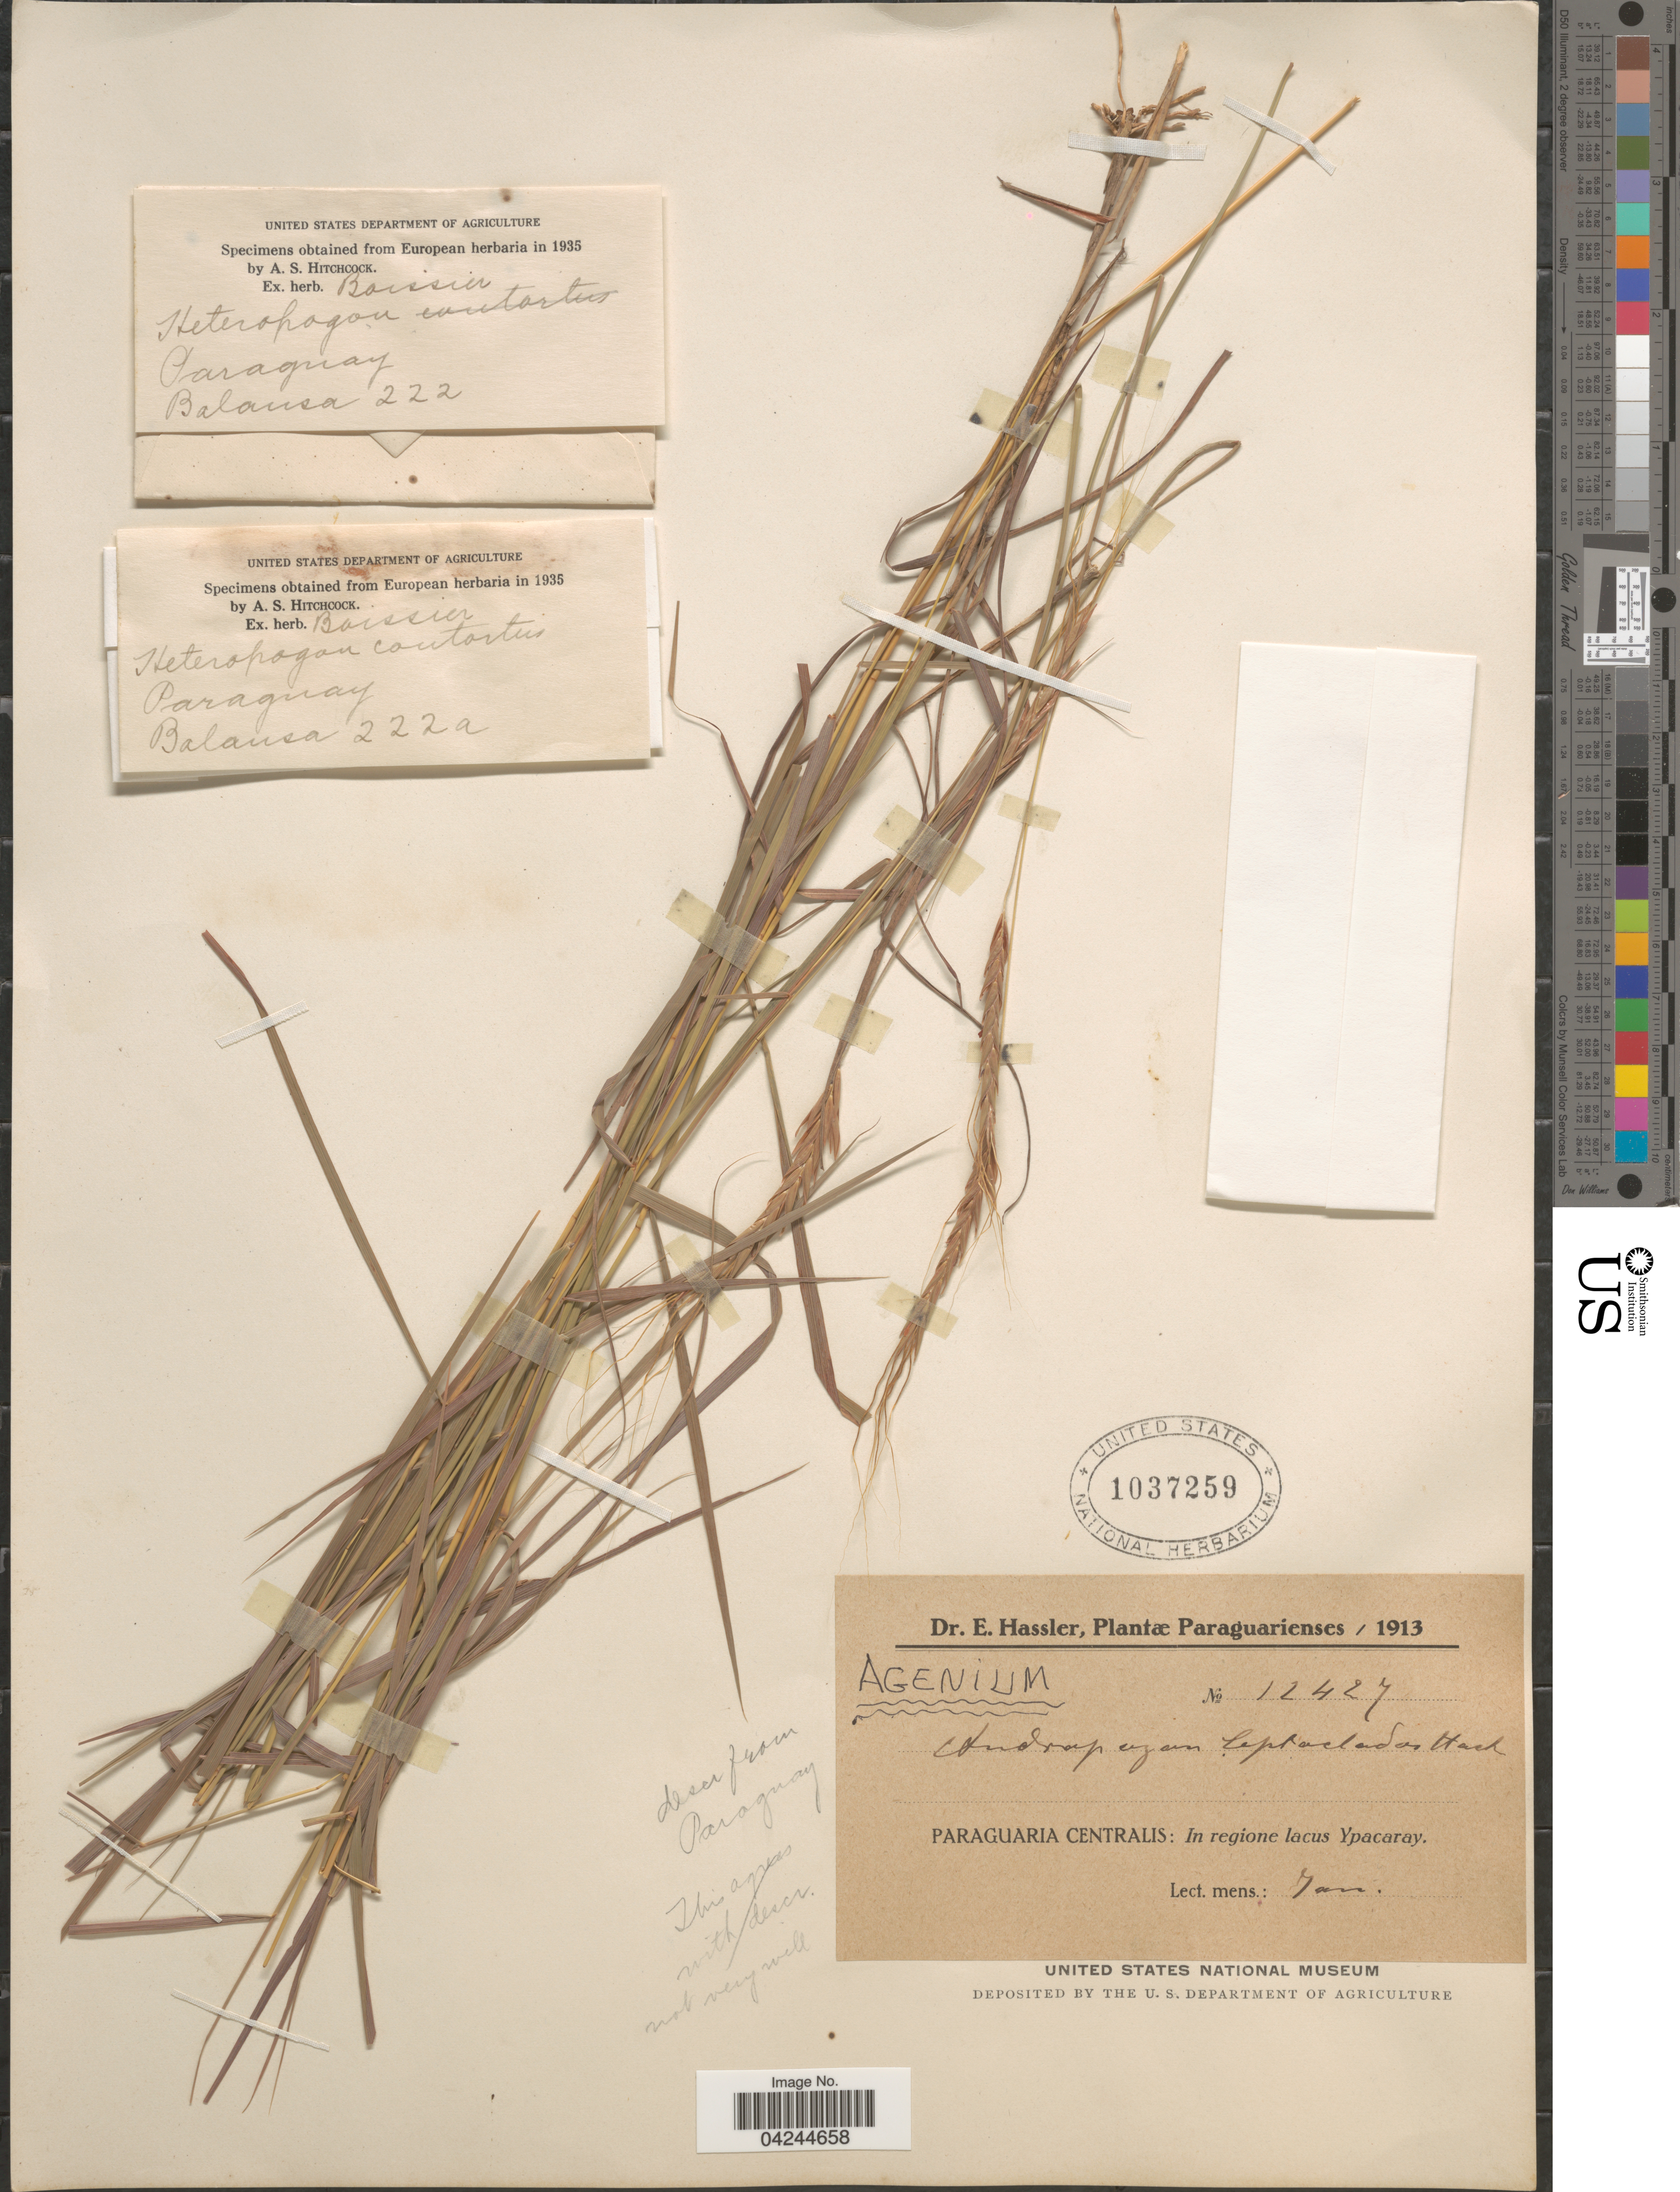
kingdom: Plantae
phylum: Tracheophyta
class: Liliopsida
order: Poales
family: Poaceae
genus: Agenium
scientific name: Agenium leptocladum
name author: (Hack.) Clayton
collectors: E. Hassler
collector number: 12427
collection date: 1913-01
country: Paraguay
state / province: Paraguari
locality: Paraguaria Centralis: In regione lacus Ypacaray.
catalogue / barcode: US 1037259